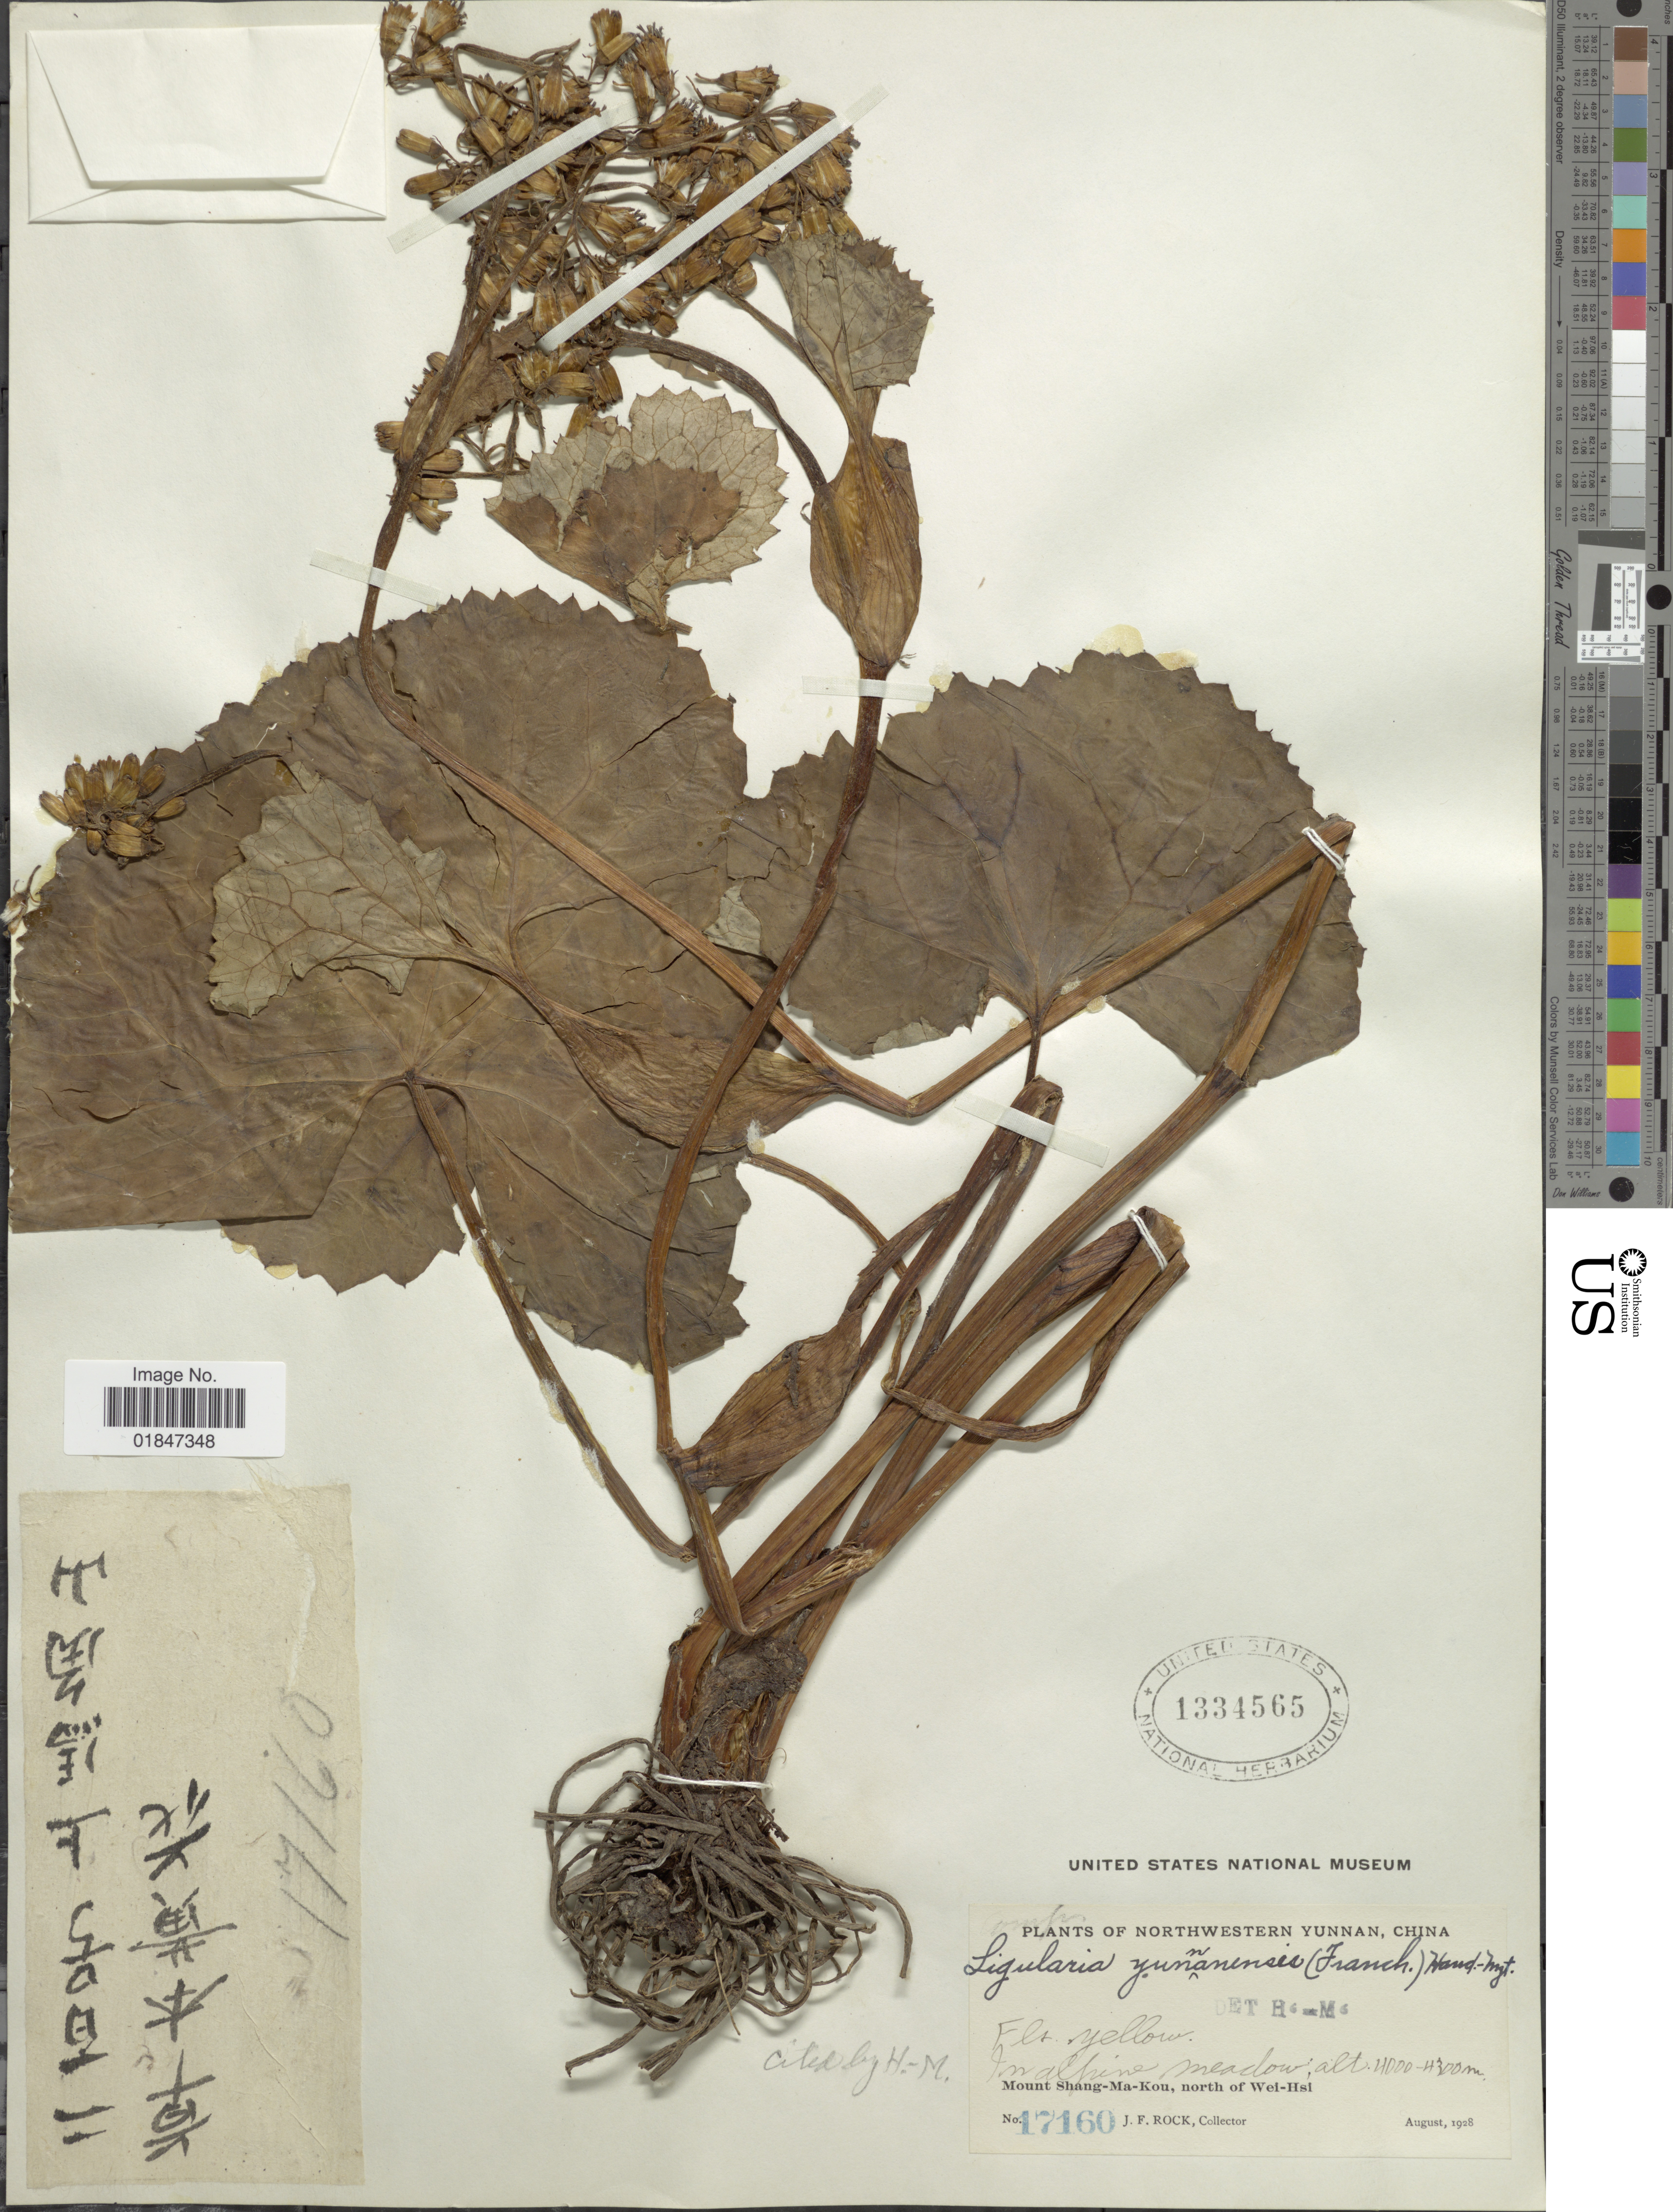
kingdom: Plantae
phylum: Tracheophyta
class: Magnoliopsida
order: Asterales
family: Asteraceae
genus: Ligularia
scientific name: Ligularia yunnanensis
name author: (Franch.) C.C. Chang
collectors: J. Rock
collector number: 17160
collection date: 1928-08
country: China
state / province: Yunnan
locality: Northwestern Yunnan, Mount Shang-Ma-Kou, north of Wei-Hsi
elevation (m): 4000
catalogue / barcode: US 1334565